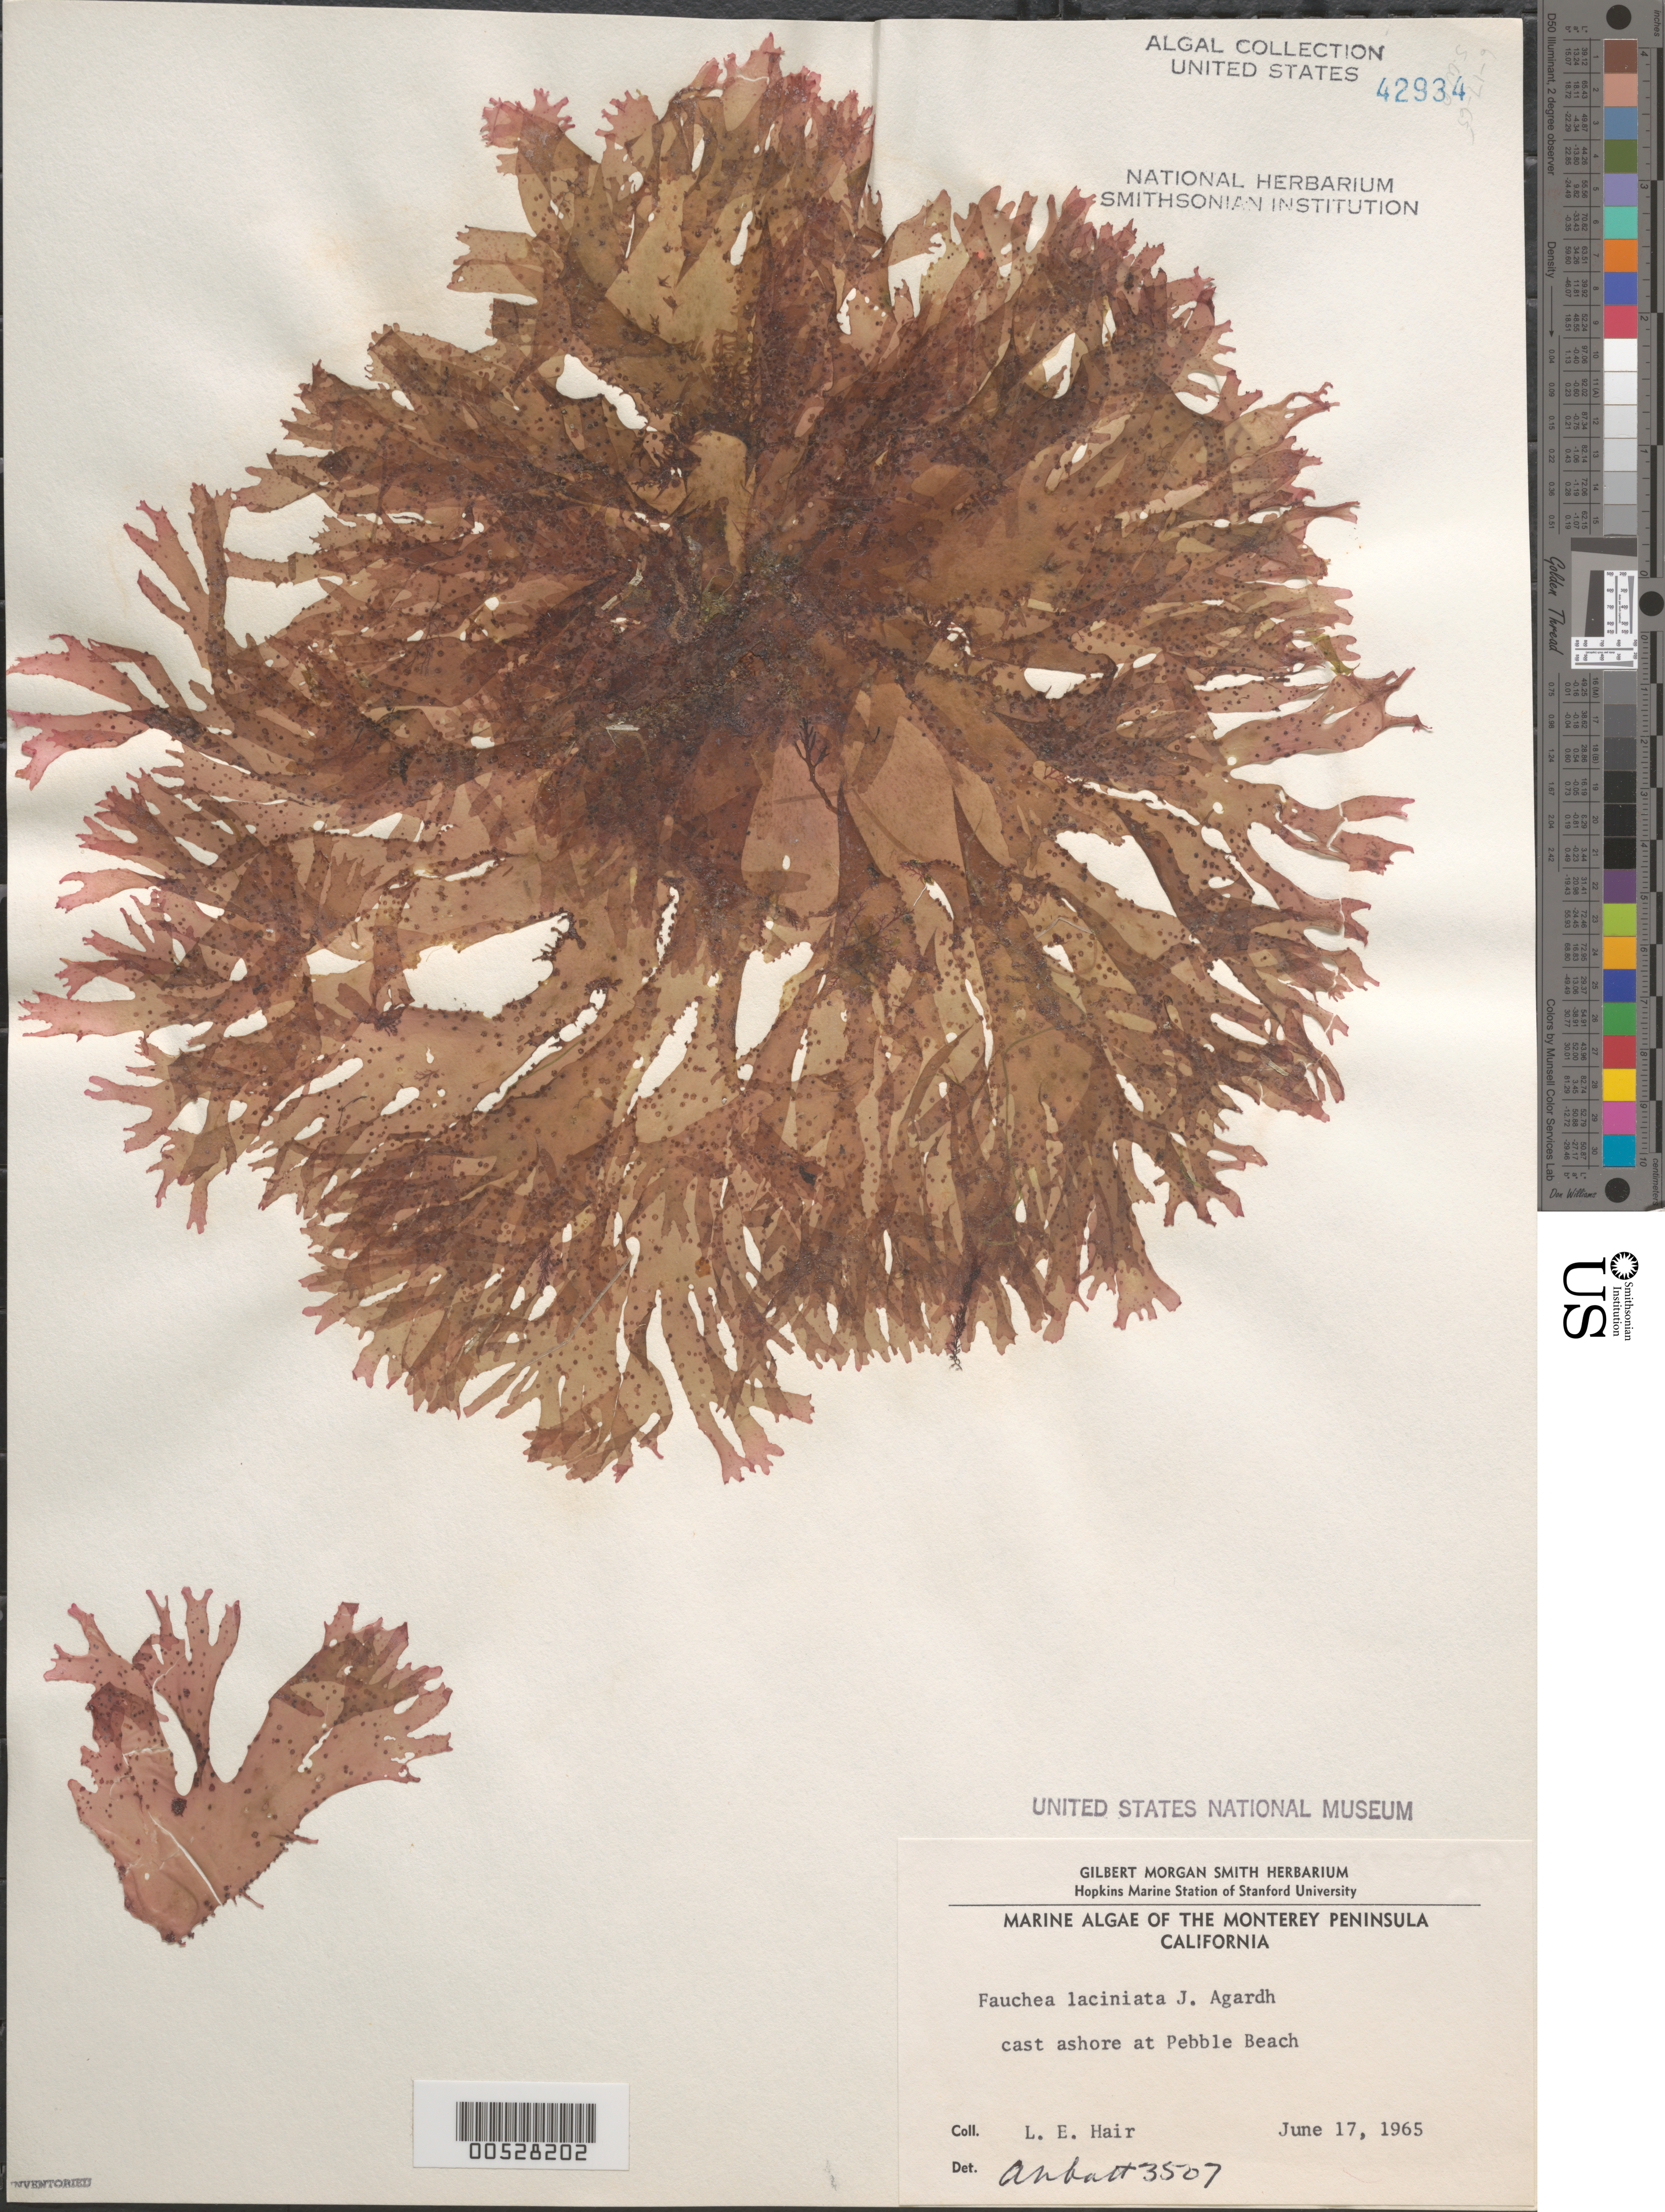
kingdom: Plantae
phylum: Rhodophyta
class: Florideophyceae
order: Rhodymeniales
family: Faucheaceae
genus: Gloiocladia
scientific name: Gloiocladia laciniata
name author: (J. Agardh) Rodríguez-Prieto & N. Sánchez in Rodríguez-Prieto et al.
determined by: Algae name updating Project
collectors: L. Hair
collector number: IAA 3507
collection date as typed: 17 Jun 1965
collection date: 1965-06-17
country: United States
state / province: California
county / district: Monterey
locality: Pebble Beach, Monterey Peninsula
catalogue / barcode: US 42934